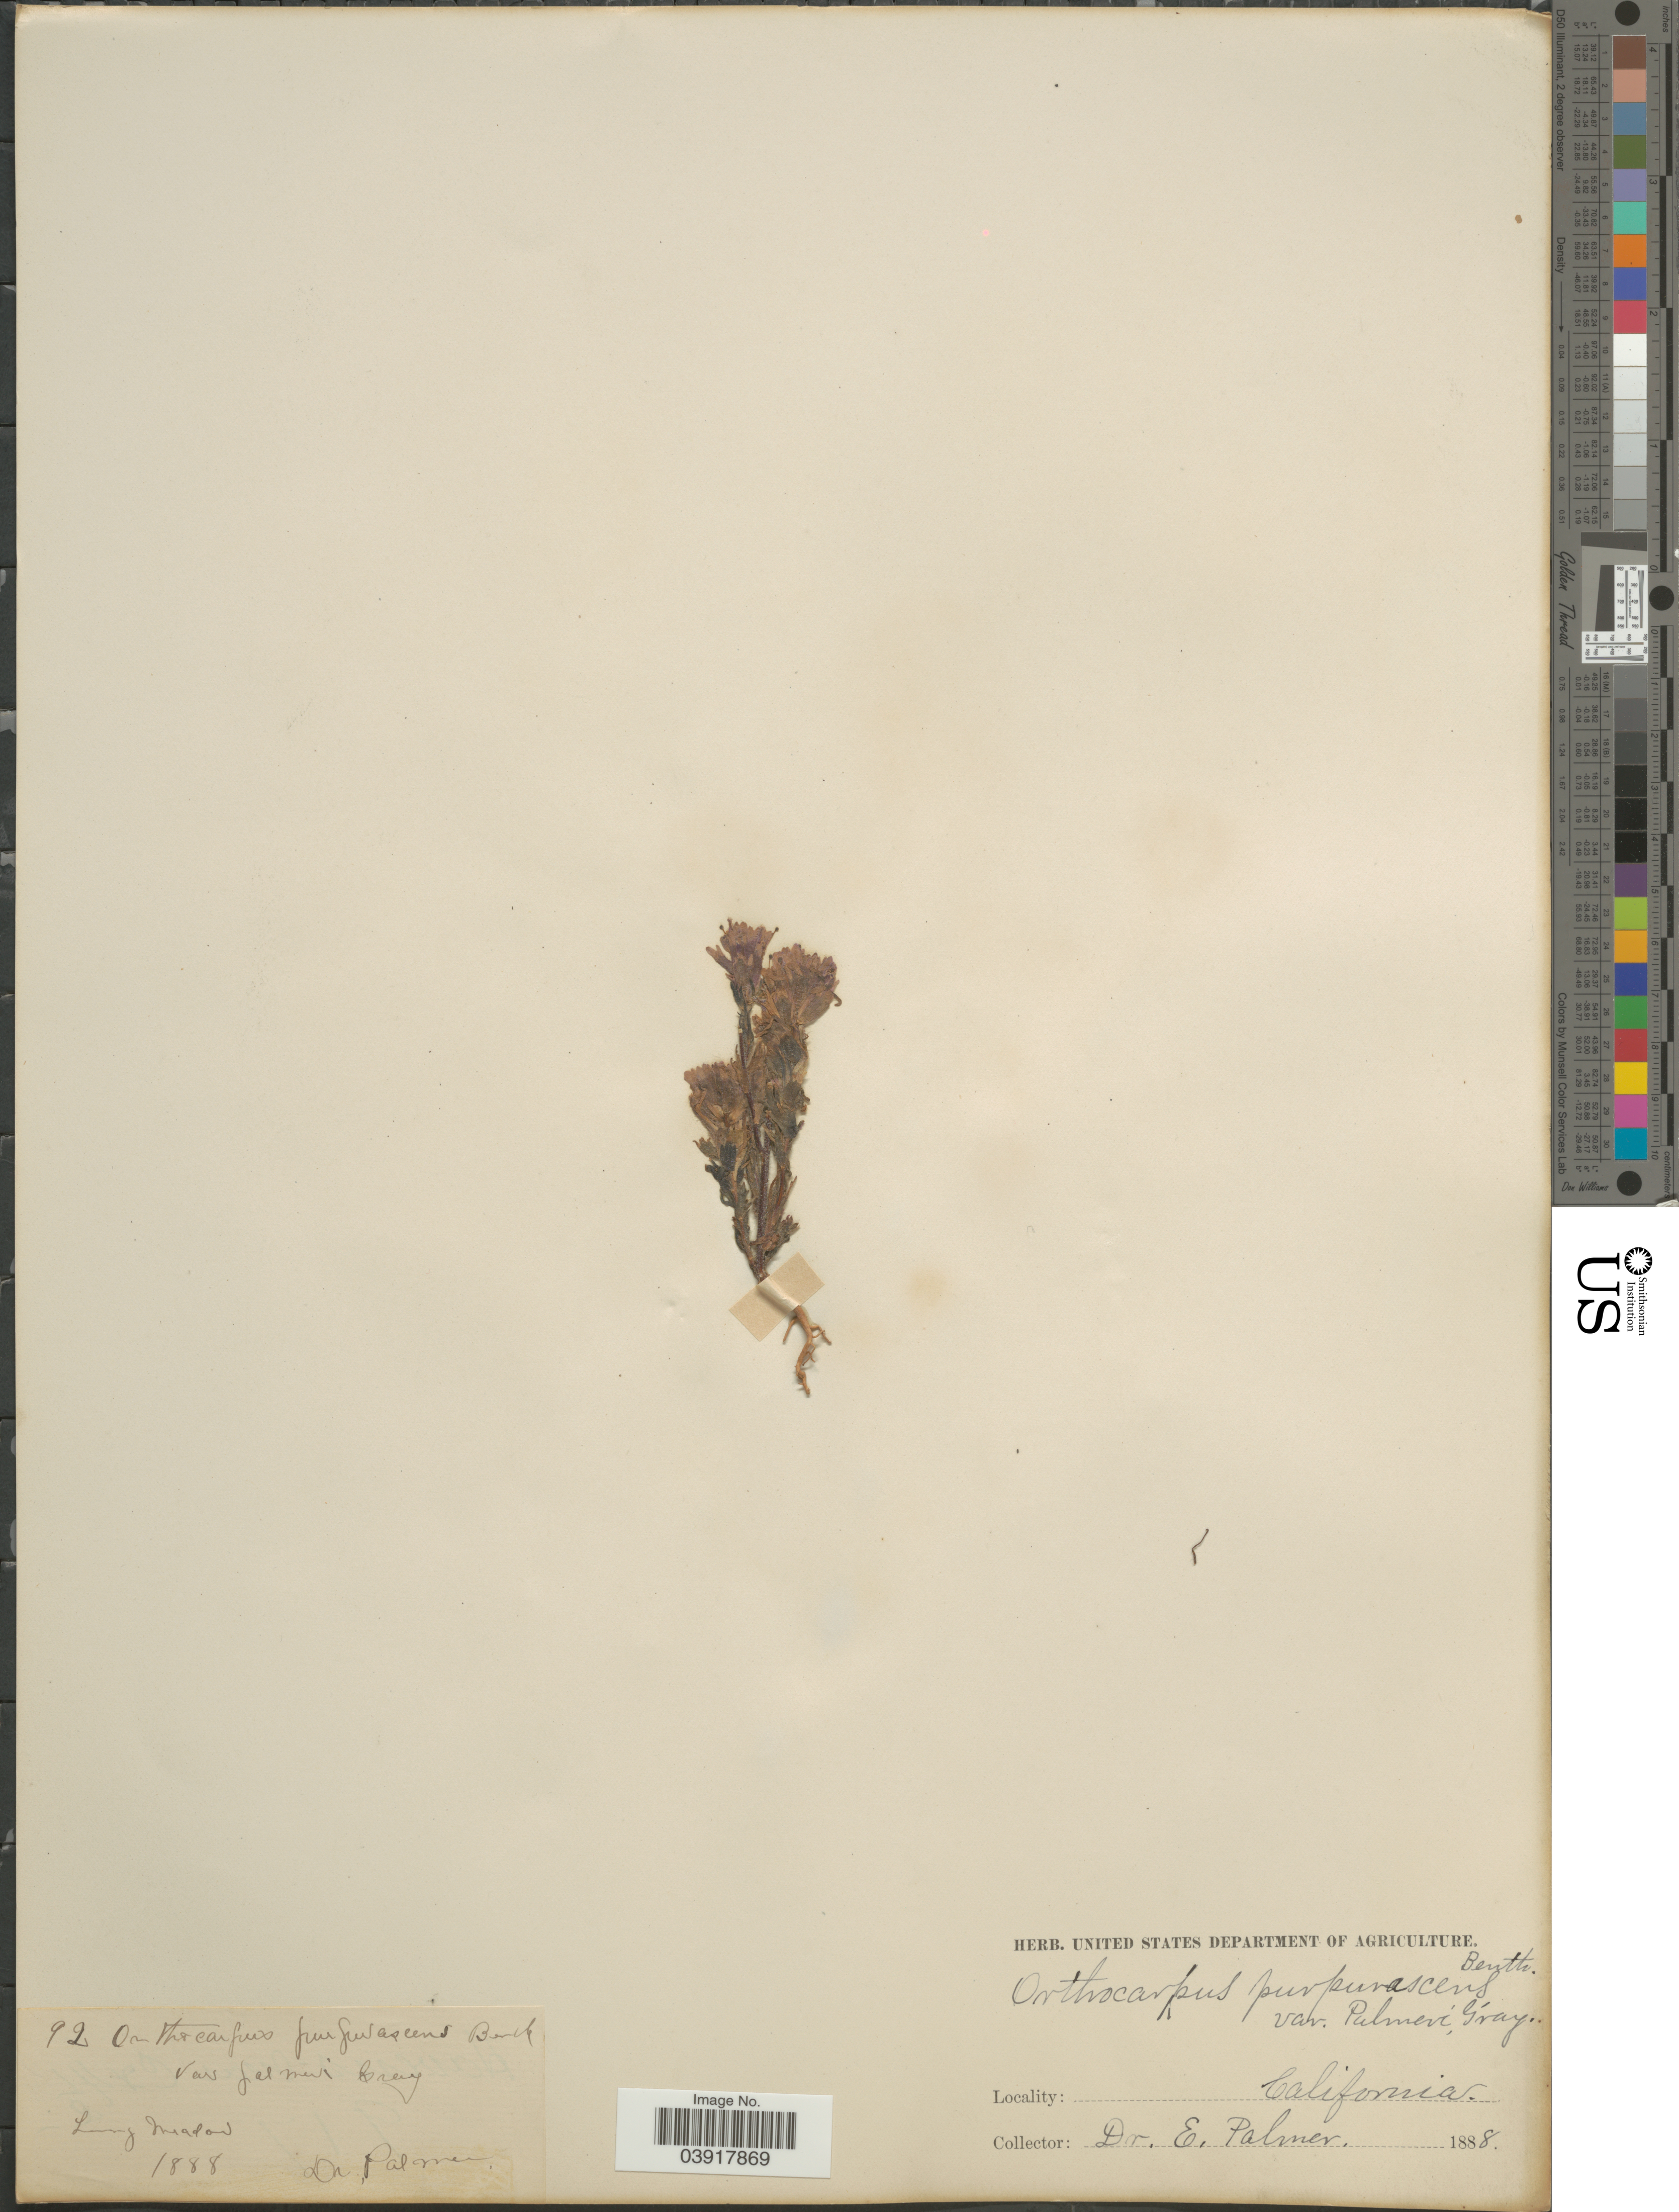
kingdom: Plantae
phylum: Tracheophyta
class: Magnoliopsida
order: Lamiales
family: Orobanchaceae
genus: Orthocarpus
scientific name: Orthocarpus purpurascens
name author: Benth.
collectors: E. Palmer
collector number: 92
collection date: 1888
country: United States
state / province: California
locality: Long meadow.